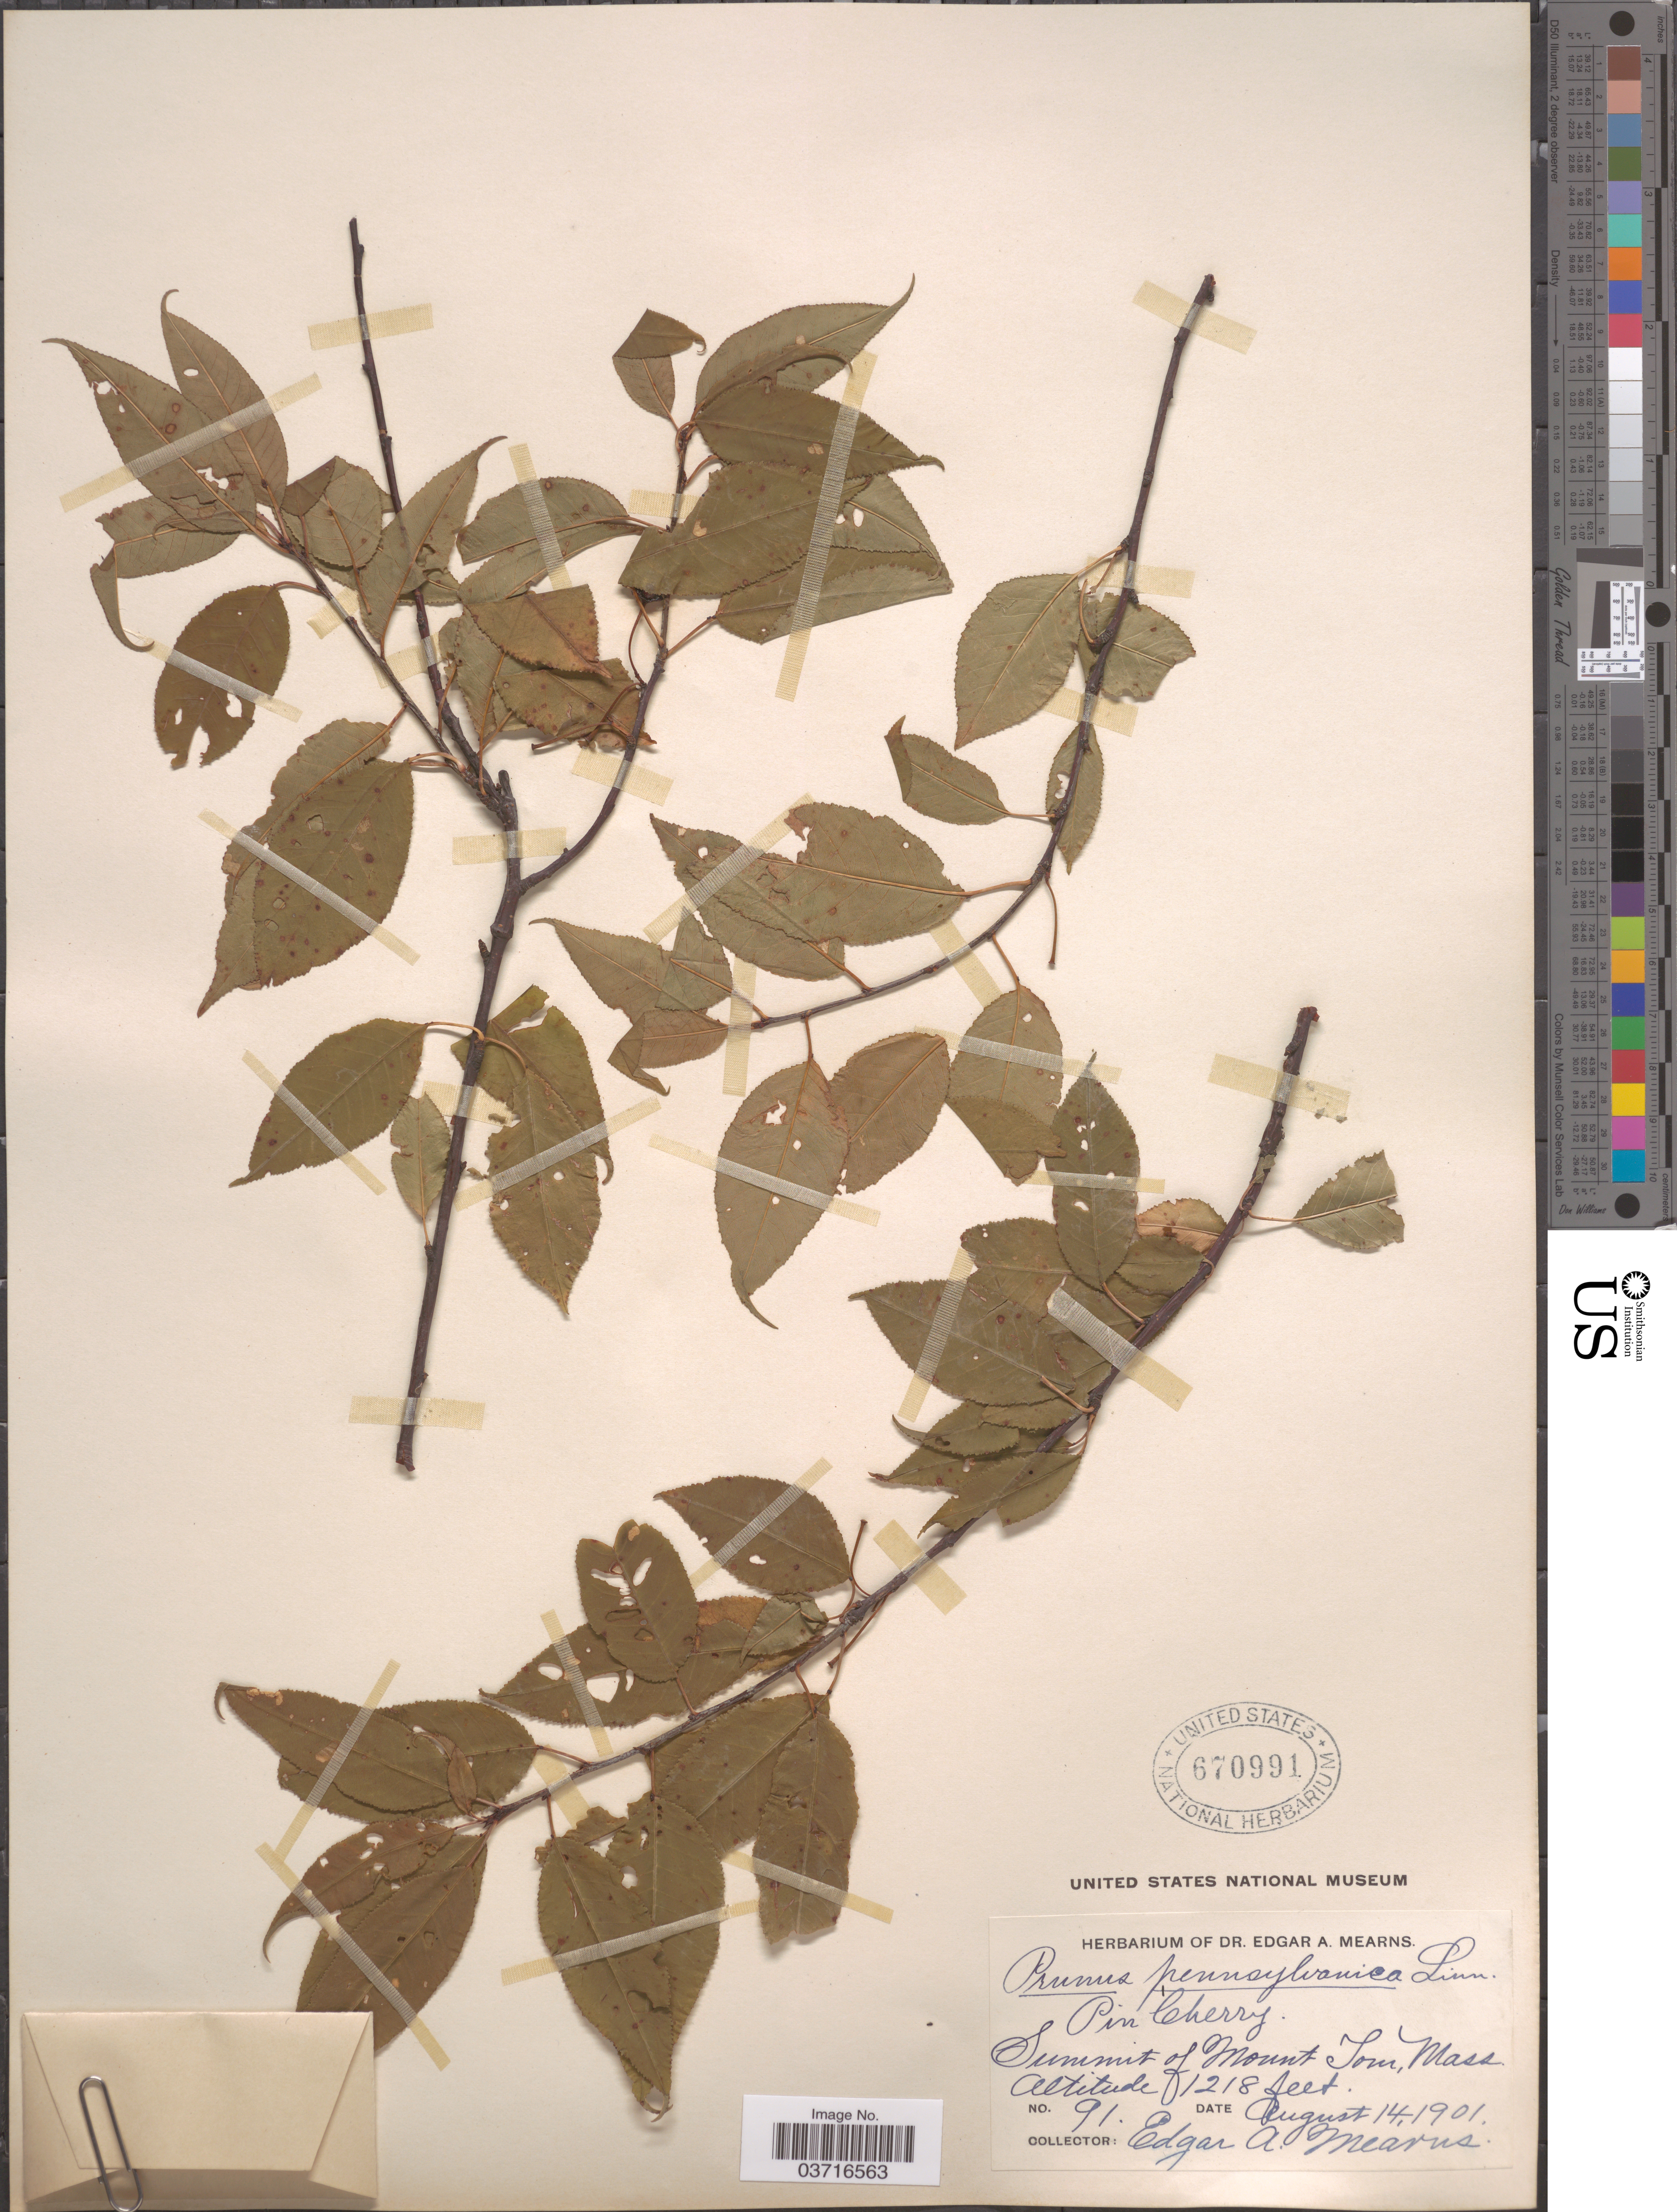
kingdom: Plantae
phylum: Tracheophyta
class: Magnoliopsida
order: Rosales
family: Rosaceae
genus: Prunus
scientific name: Prunus sp.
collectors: E. A. Mearns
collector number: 91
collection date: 1901-08-14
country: United States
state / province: Massachusetts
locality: Pin Cherry. [unsure placement] Summit of Mount Tom.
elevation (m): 371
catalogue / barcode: US 670991